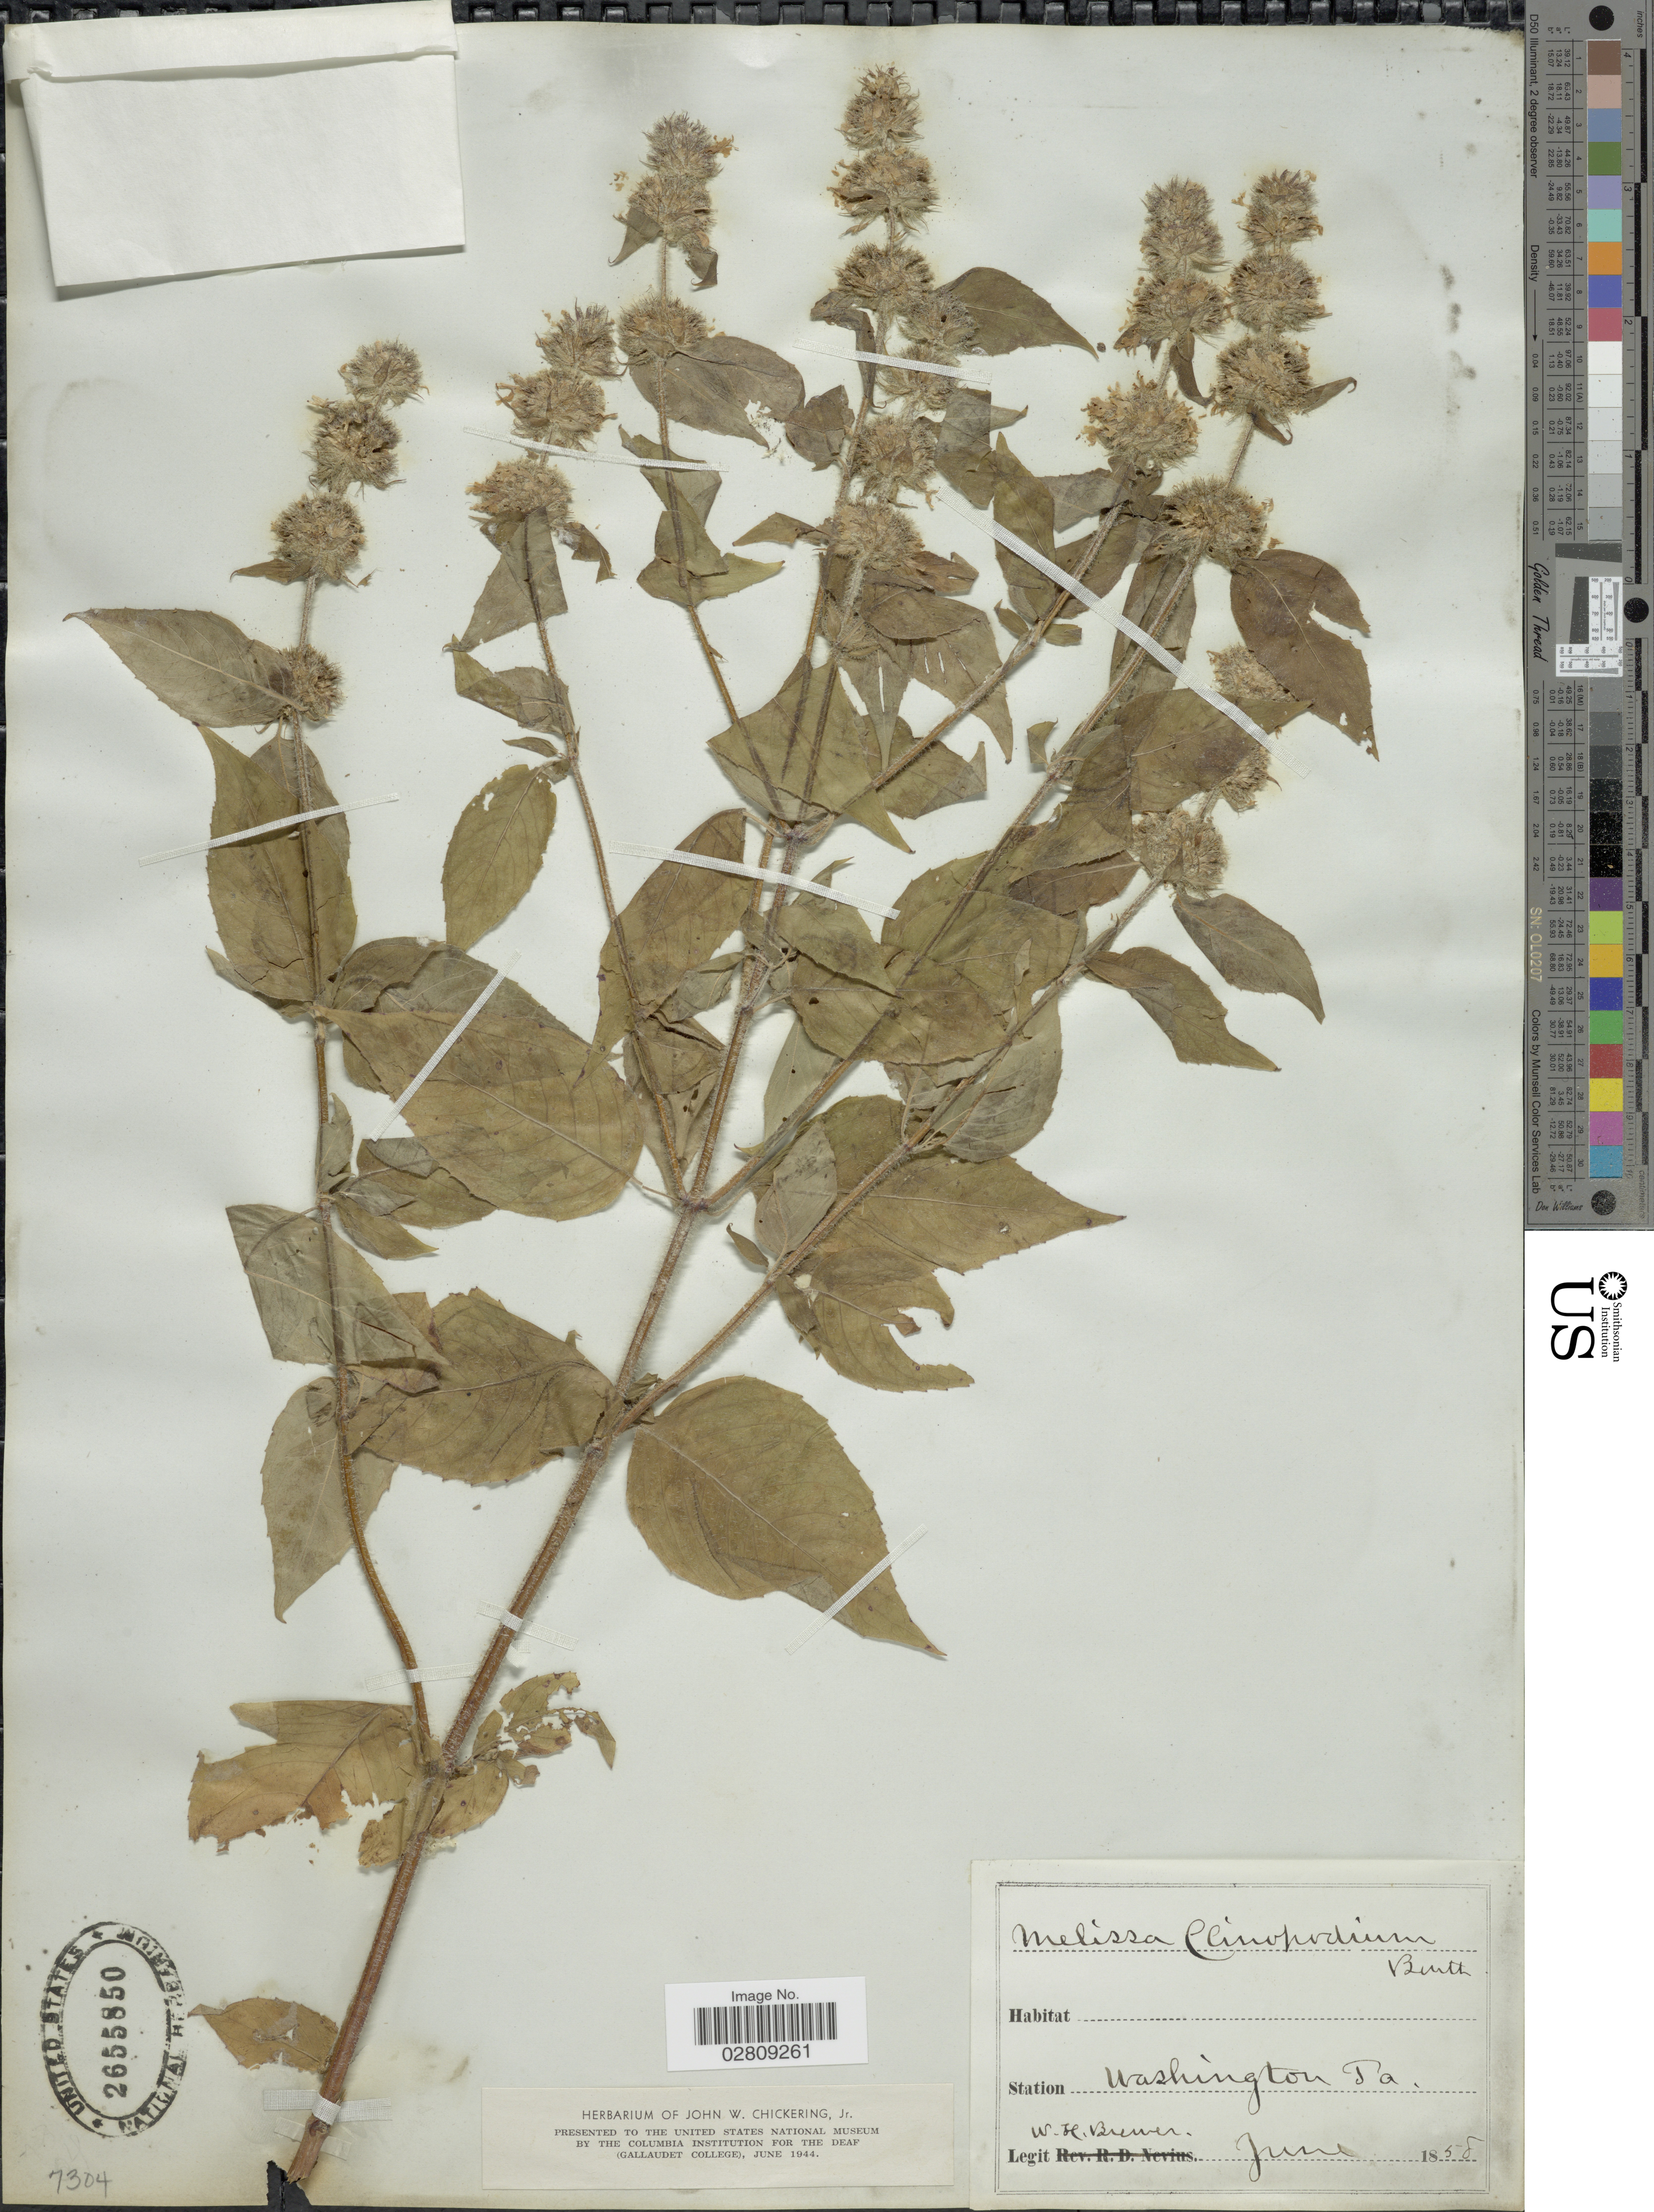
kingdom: Plantae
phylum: Tracheophyta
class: Magnoliopsida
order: Lamiales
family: Lamiaceae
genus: Melissa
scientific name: Melissa officinalis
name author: L.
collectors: W. H. Brewer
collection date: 1858-06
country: United States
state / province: Pennsylvania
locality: Washington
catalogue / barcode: US 2655850